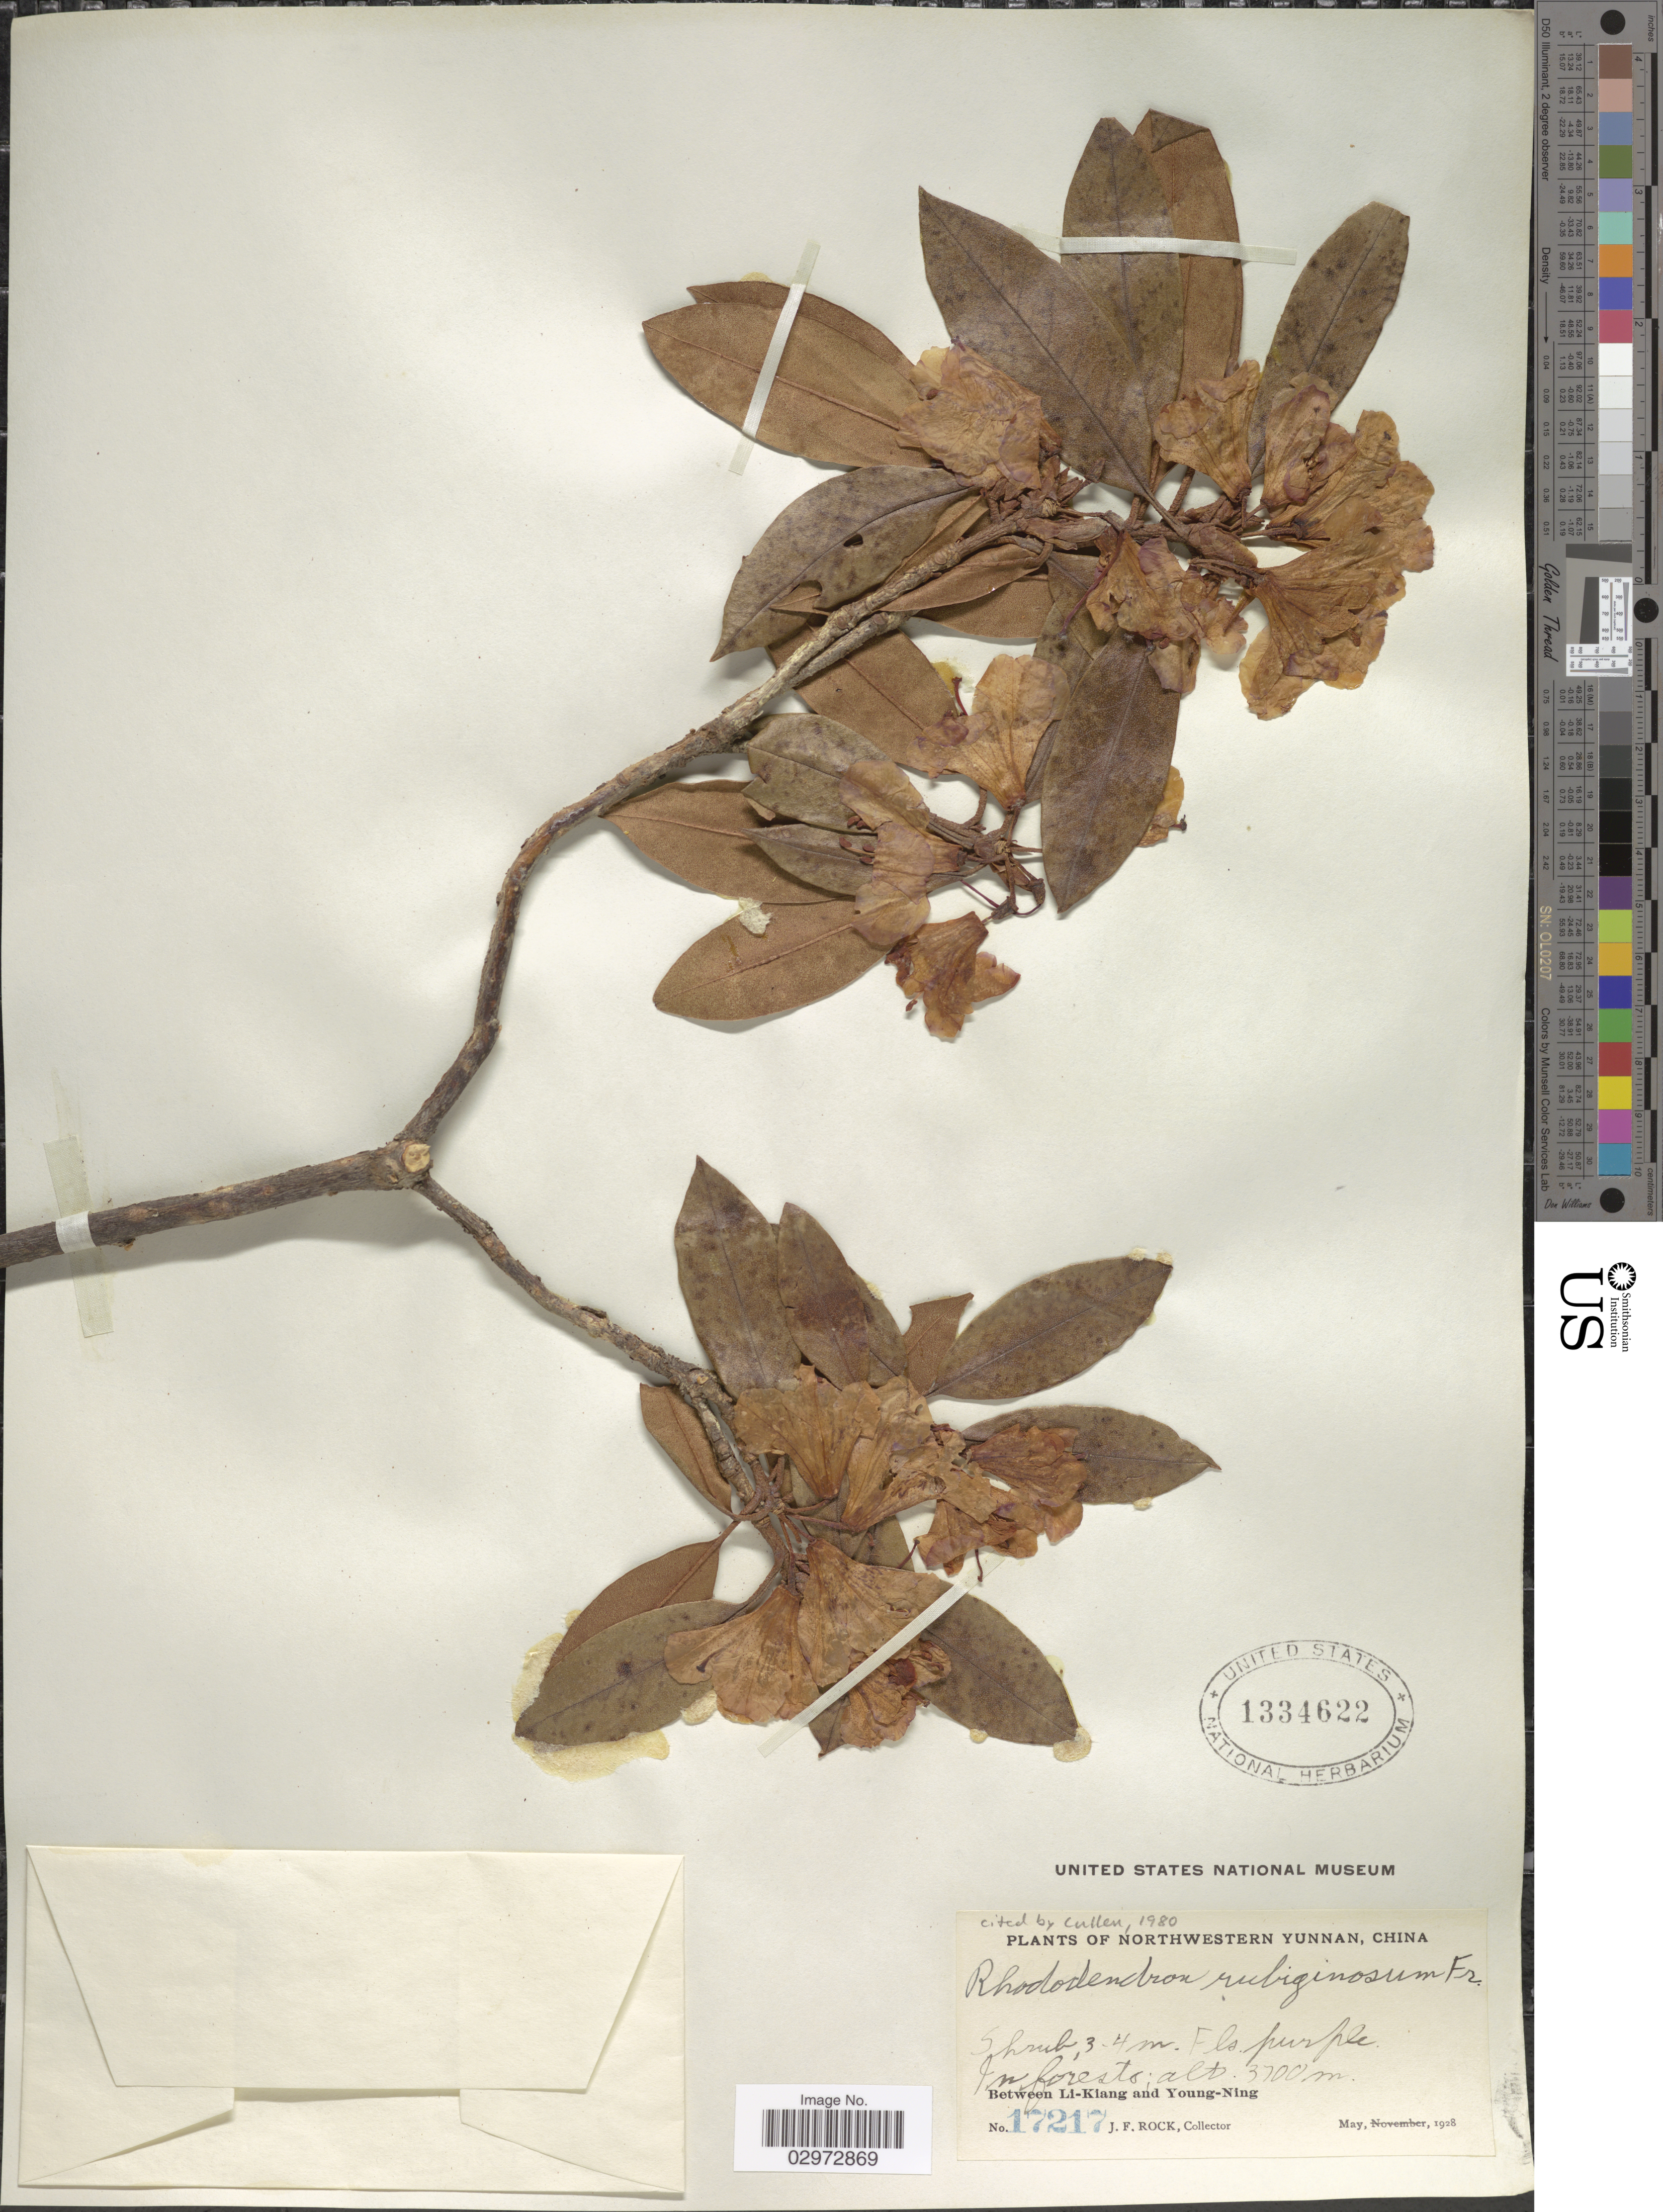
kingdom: Plantae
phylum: Tracheophyta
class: Magnoliopsida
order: Ericales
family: Ericaceae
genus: Rhododendron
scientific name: Rhododendron rubiginosum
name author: Franch.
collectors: J. Rock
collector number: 17217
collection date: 1928-05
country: China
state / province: Yunnan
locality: Northwestern Yunnan, In forests. Between Li-Kiang and Young-Ning.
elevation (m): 3700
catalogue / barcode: US 1334622